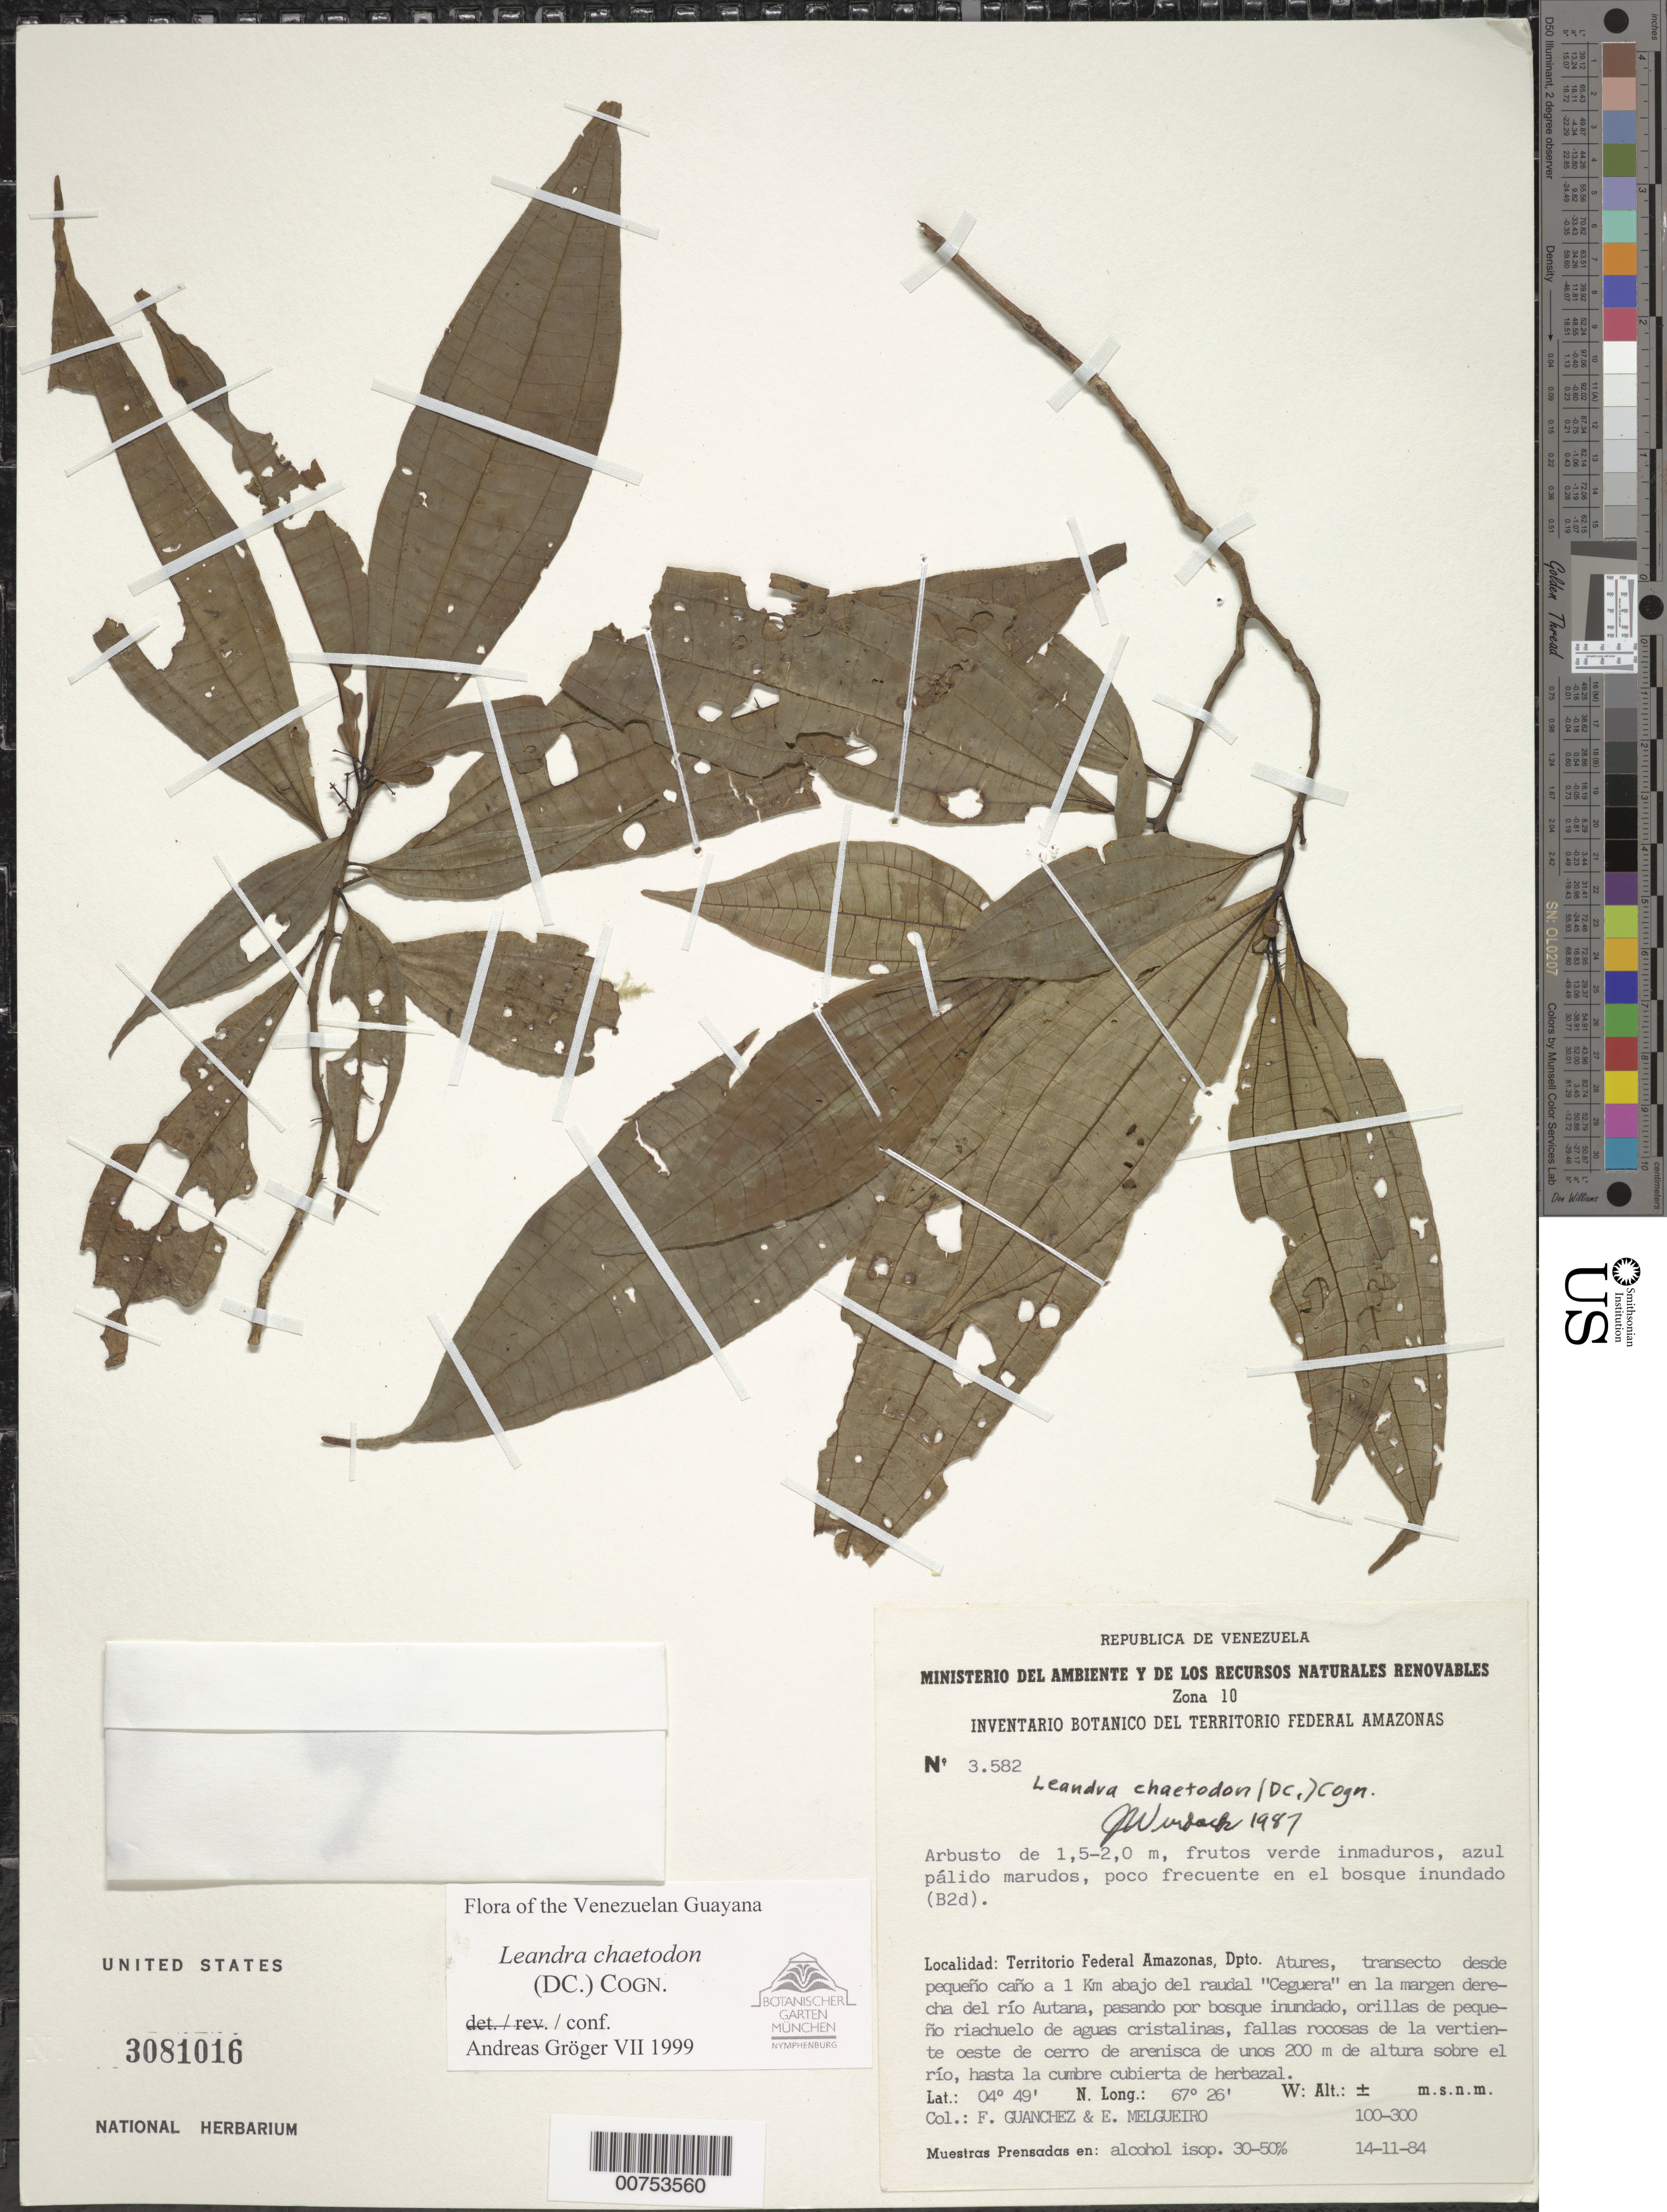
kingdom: Plantae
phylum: Tracheophyta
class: Magnoliopsida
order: Myrtales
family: Melastomataceae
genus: Leandra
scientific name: Leandra chaetodon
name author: (DC.) Cogn.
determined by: Gröger, A.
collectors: F. Guánchez M. & E. Melgueiro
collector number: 3582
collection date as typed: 14-Nov-84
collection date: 1984-11-14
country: Venezuela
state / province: Amazonas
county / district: Atures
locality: Río Autana, en la margen derecha, transecto desde pequeno cano a 1 km abajo del raudal "Ceguera"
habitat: Inundated forest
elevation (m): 100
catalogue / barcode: US 3081016